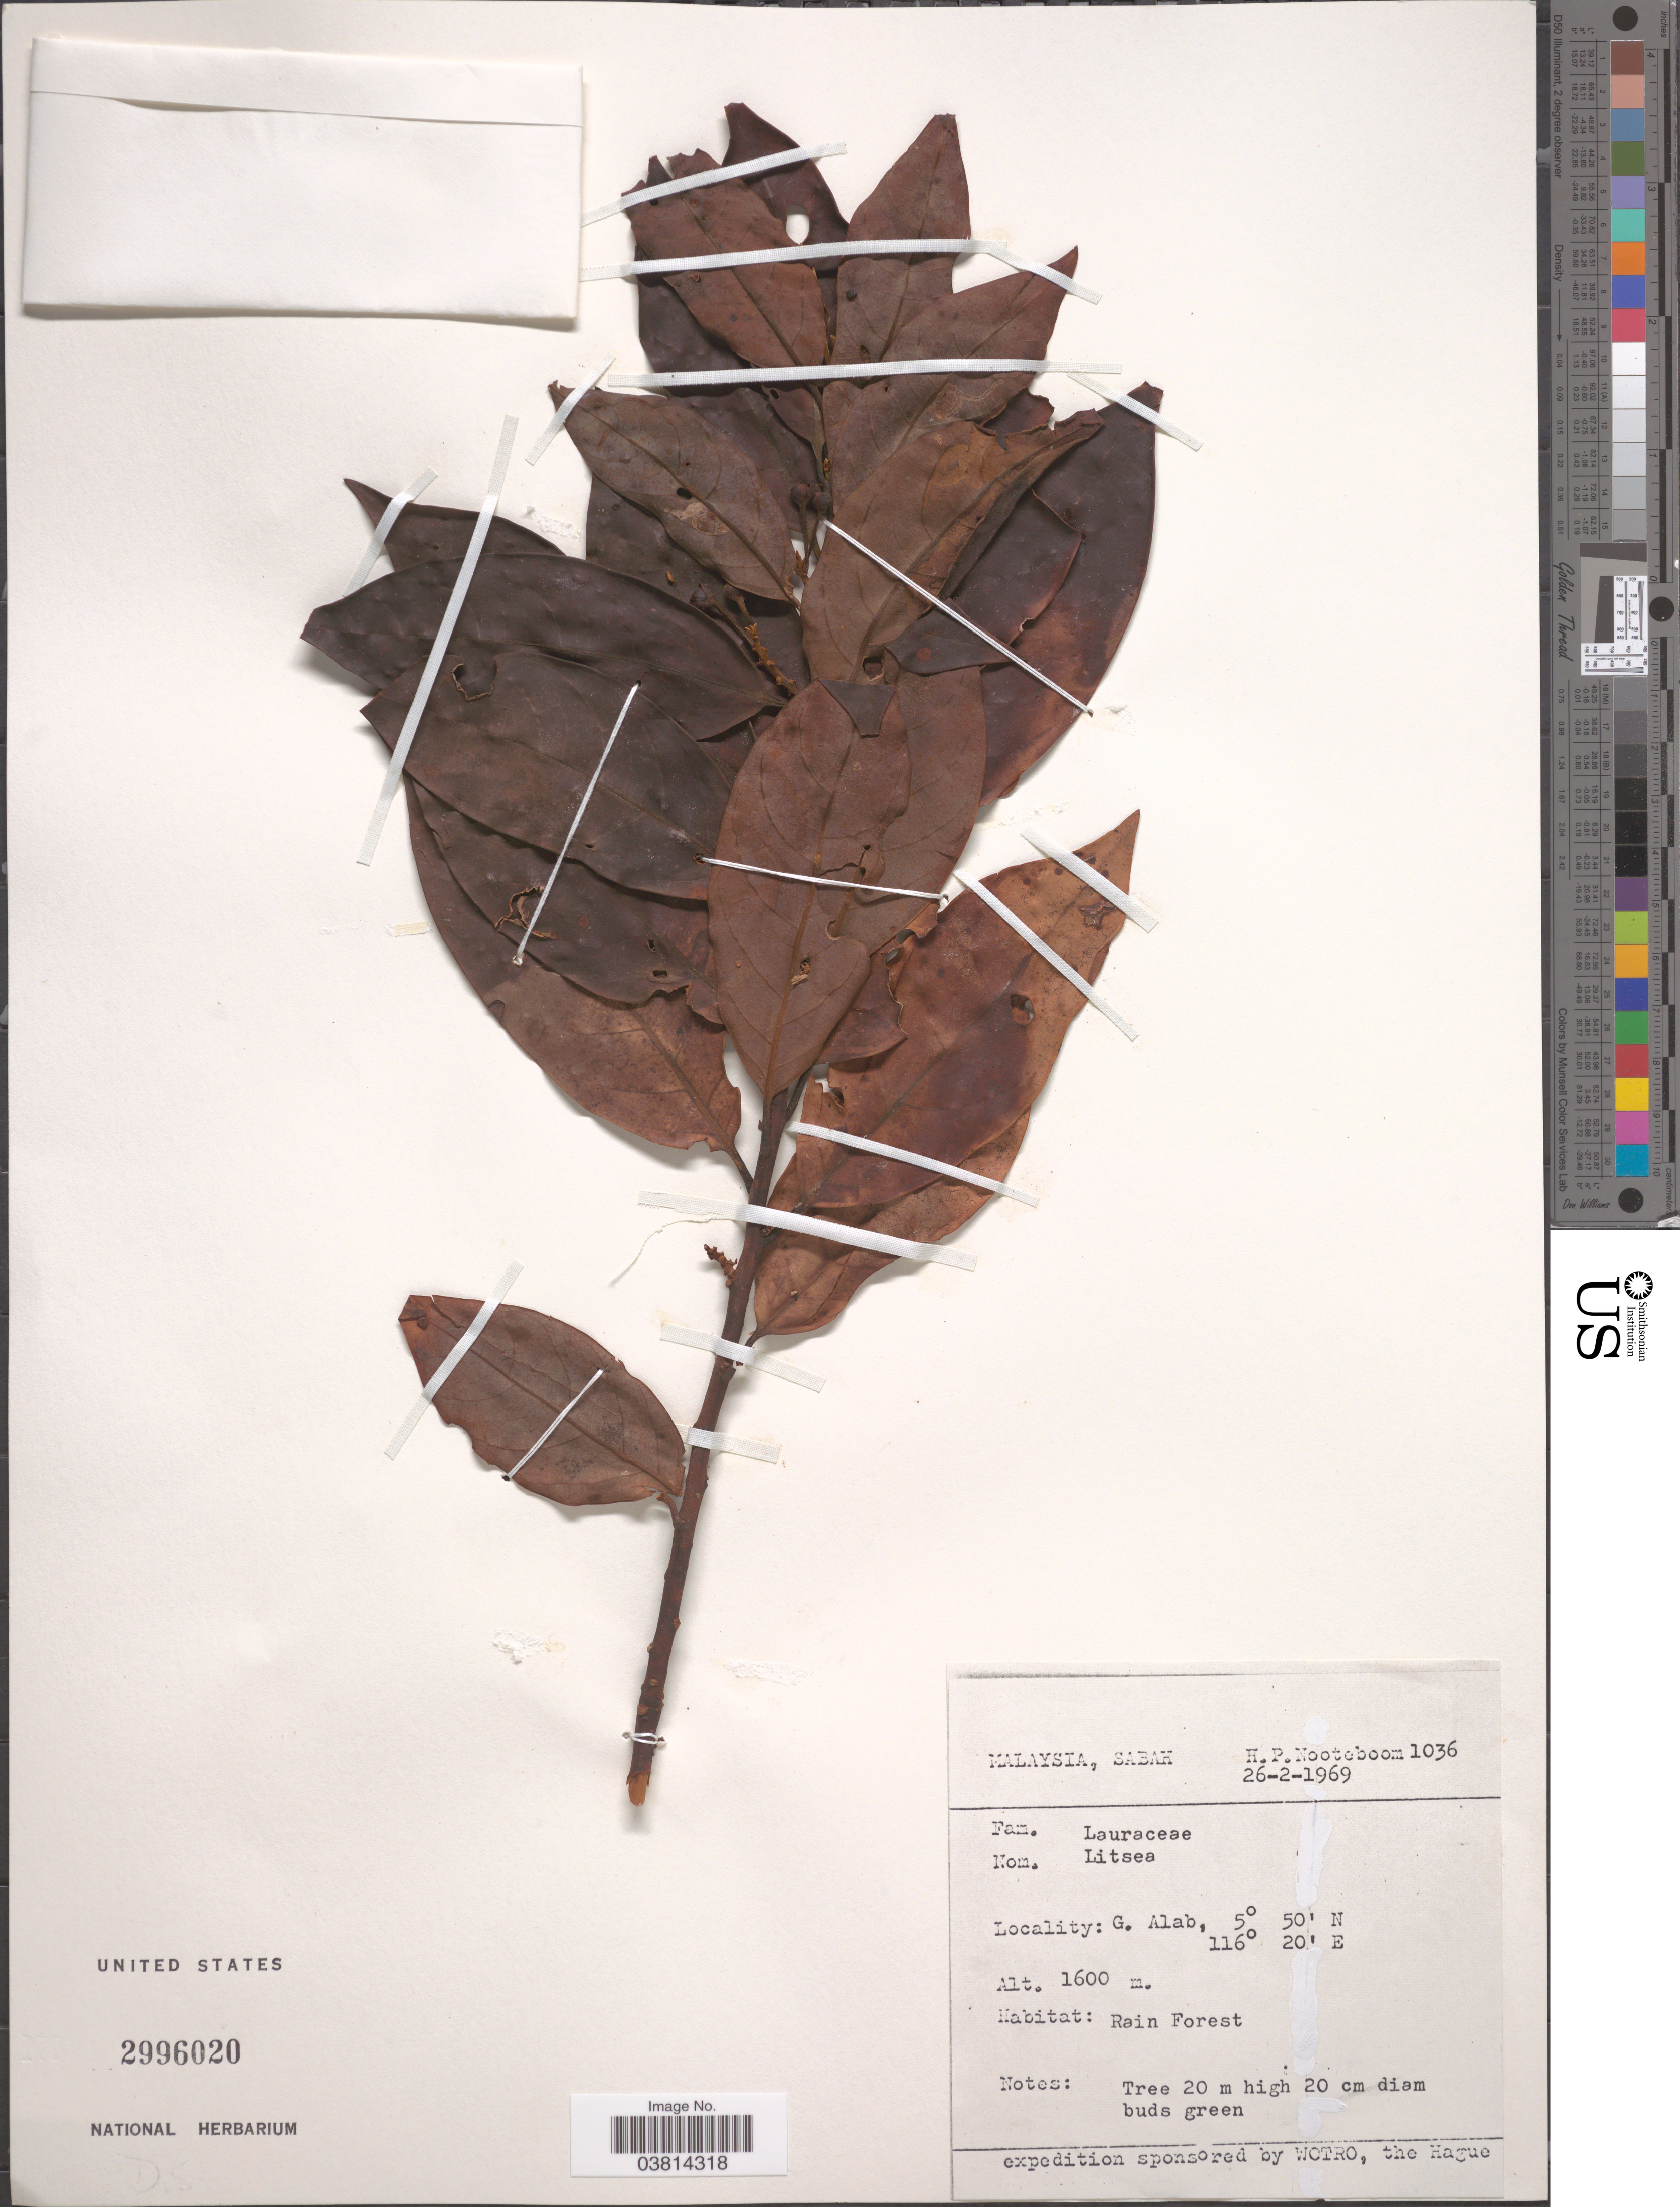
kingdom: Plantae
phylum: Tracheophyta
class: Magnoliopsida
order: Laurales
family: Lauraceae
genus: Litsea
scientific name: Litsea sp.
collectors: H. P. Nooteboom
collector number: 1036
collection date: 1969-02-26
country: Malaysia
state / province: Sabah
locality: G. Alab.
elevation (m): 1600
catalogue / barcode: US 2996020